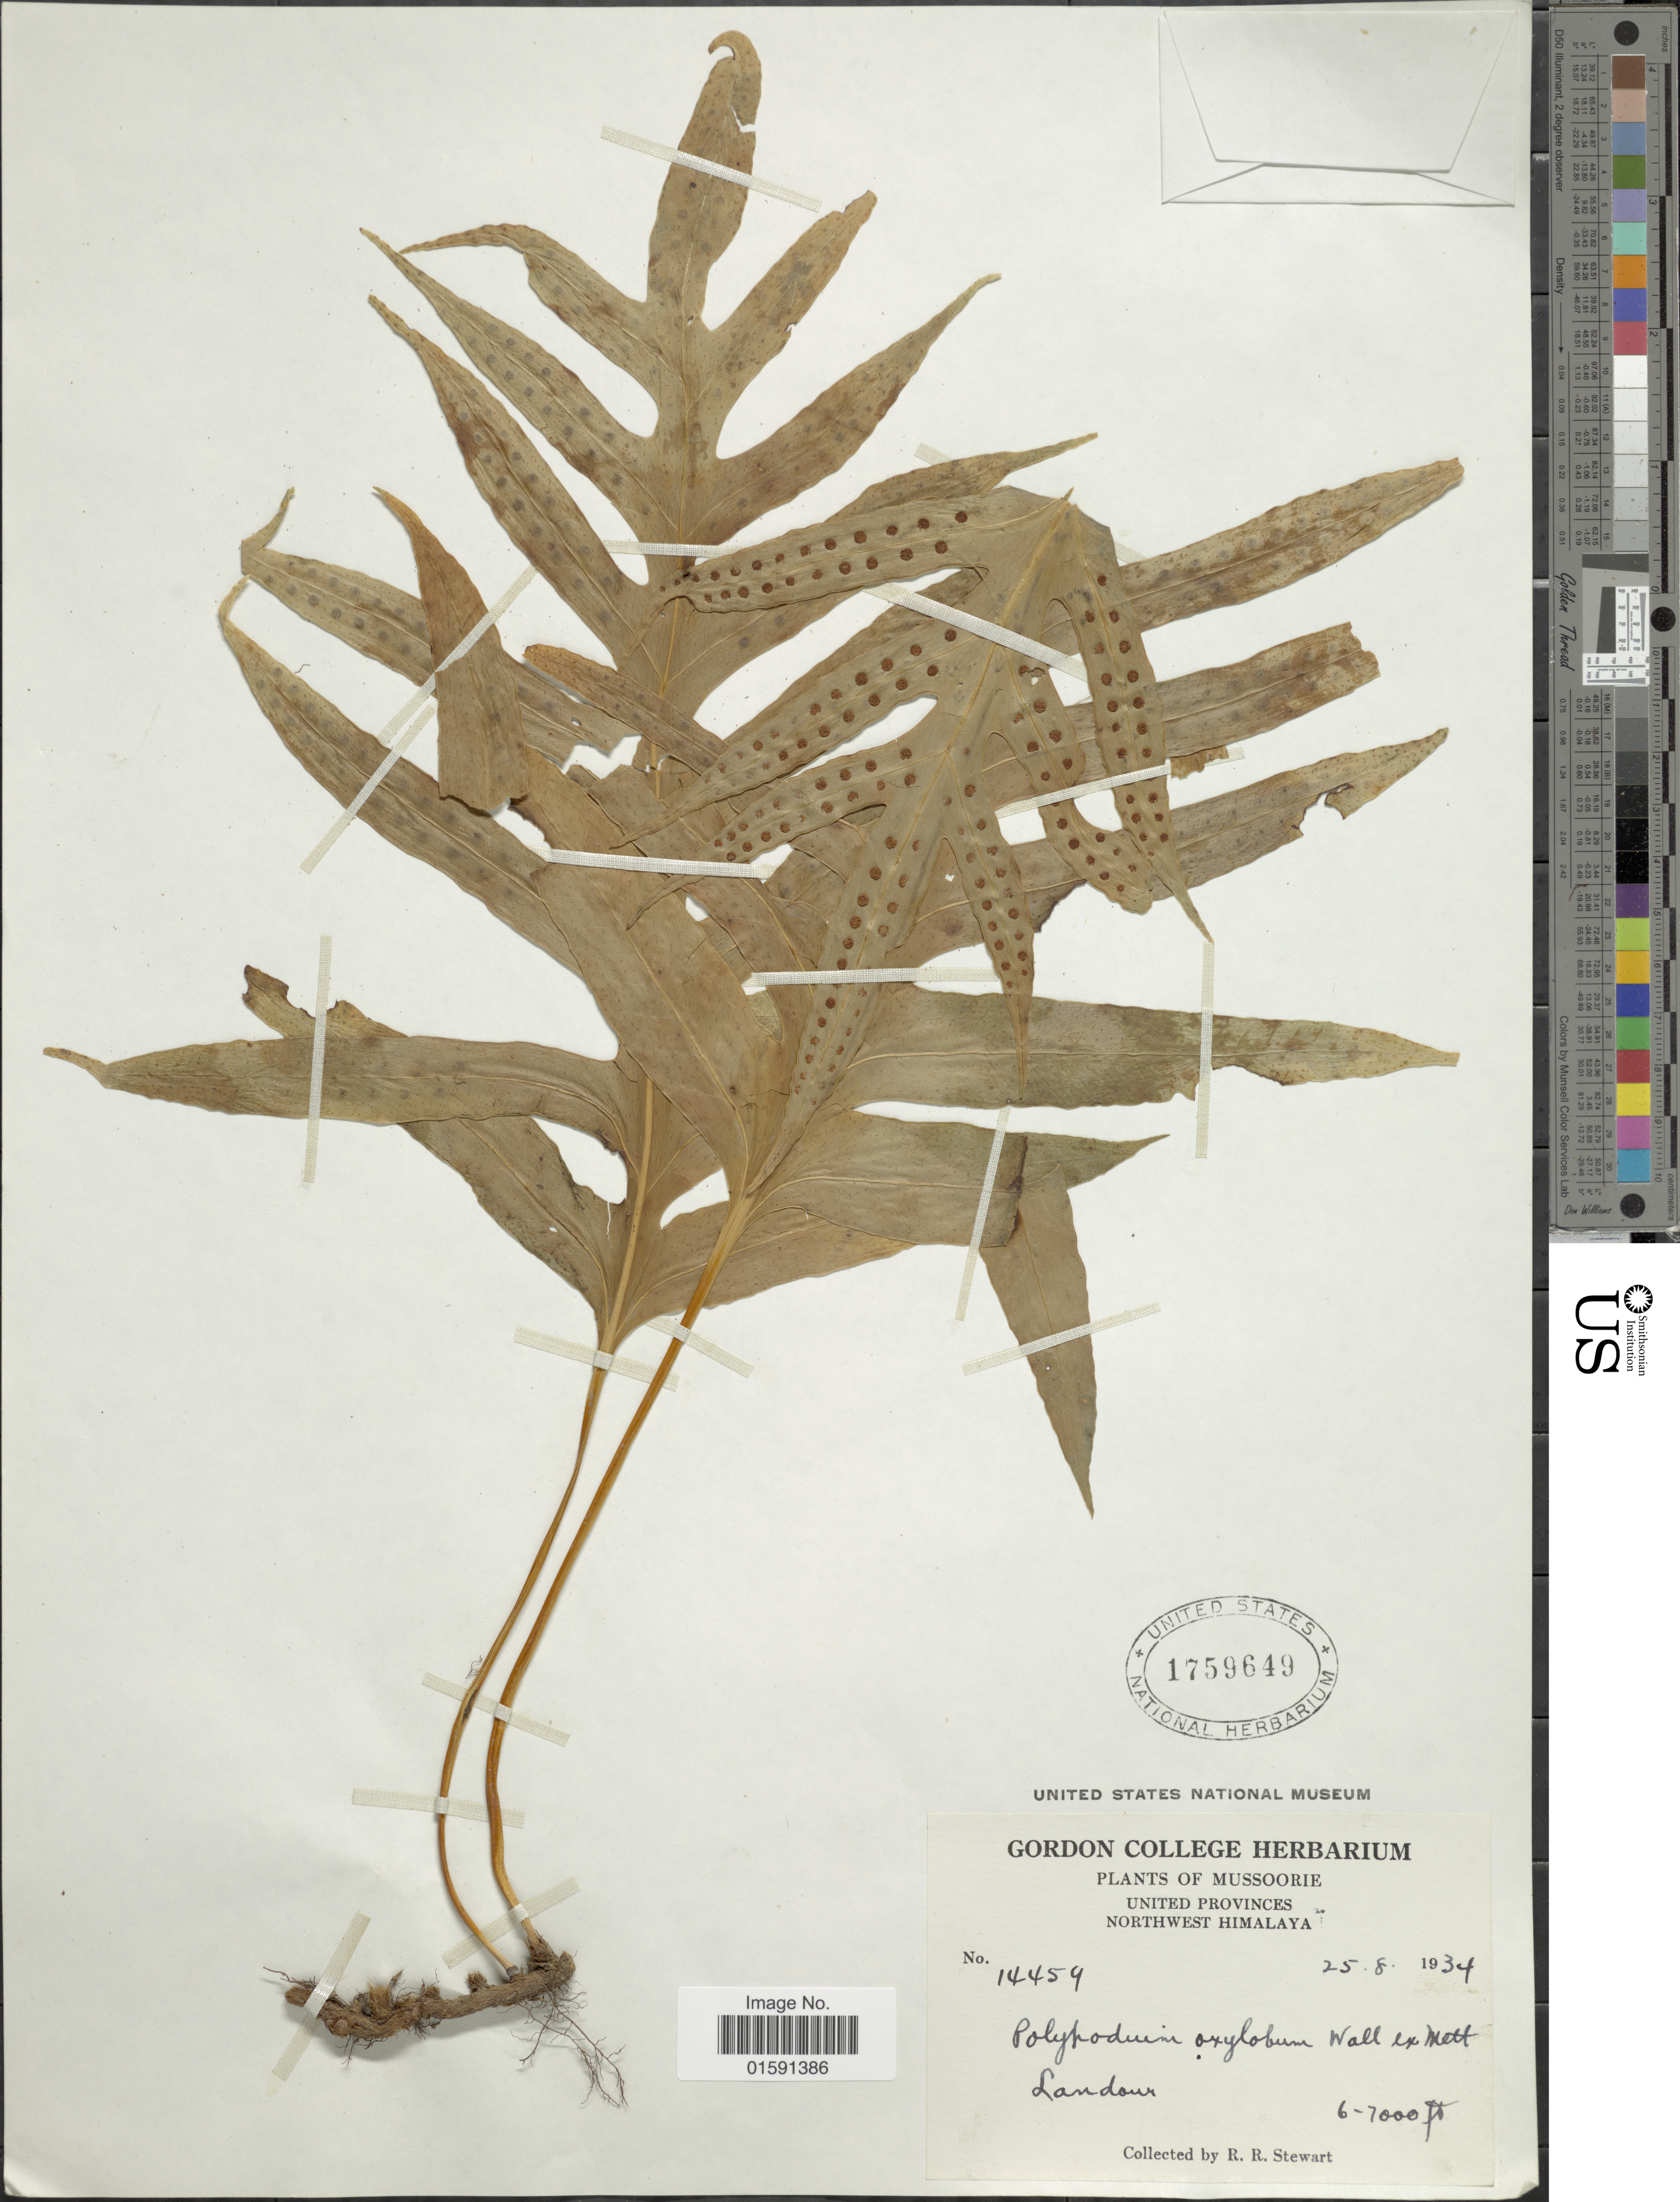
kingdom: Plantae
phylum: Tracheophyta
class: Polypodiopsida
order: Polypodiales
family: Polypodiaceae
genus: Selliguea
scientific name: Selliguea oxyloba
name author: (Wall. ex Kunze) Fraser-Jenk.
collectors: R. R. Stewart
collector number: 14459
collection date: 1934-08-25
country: India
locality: Mussoorie, United Provinces, Northwest Himalaya, Landour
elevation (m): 1829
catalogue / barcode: US 1759649